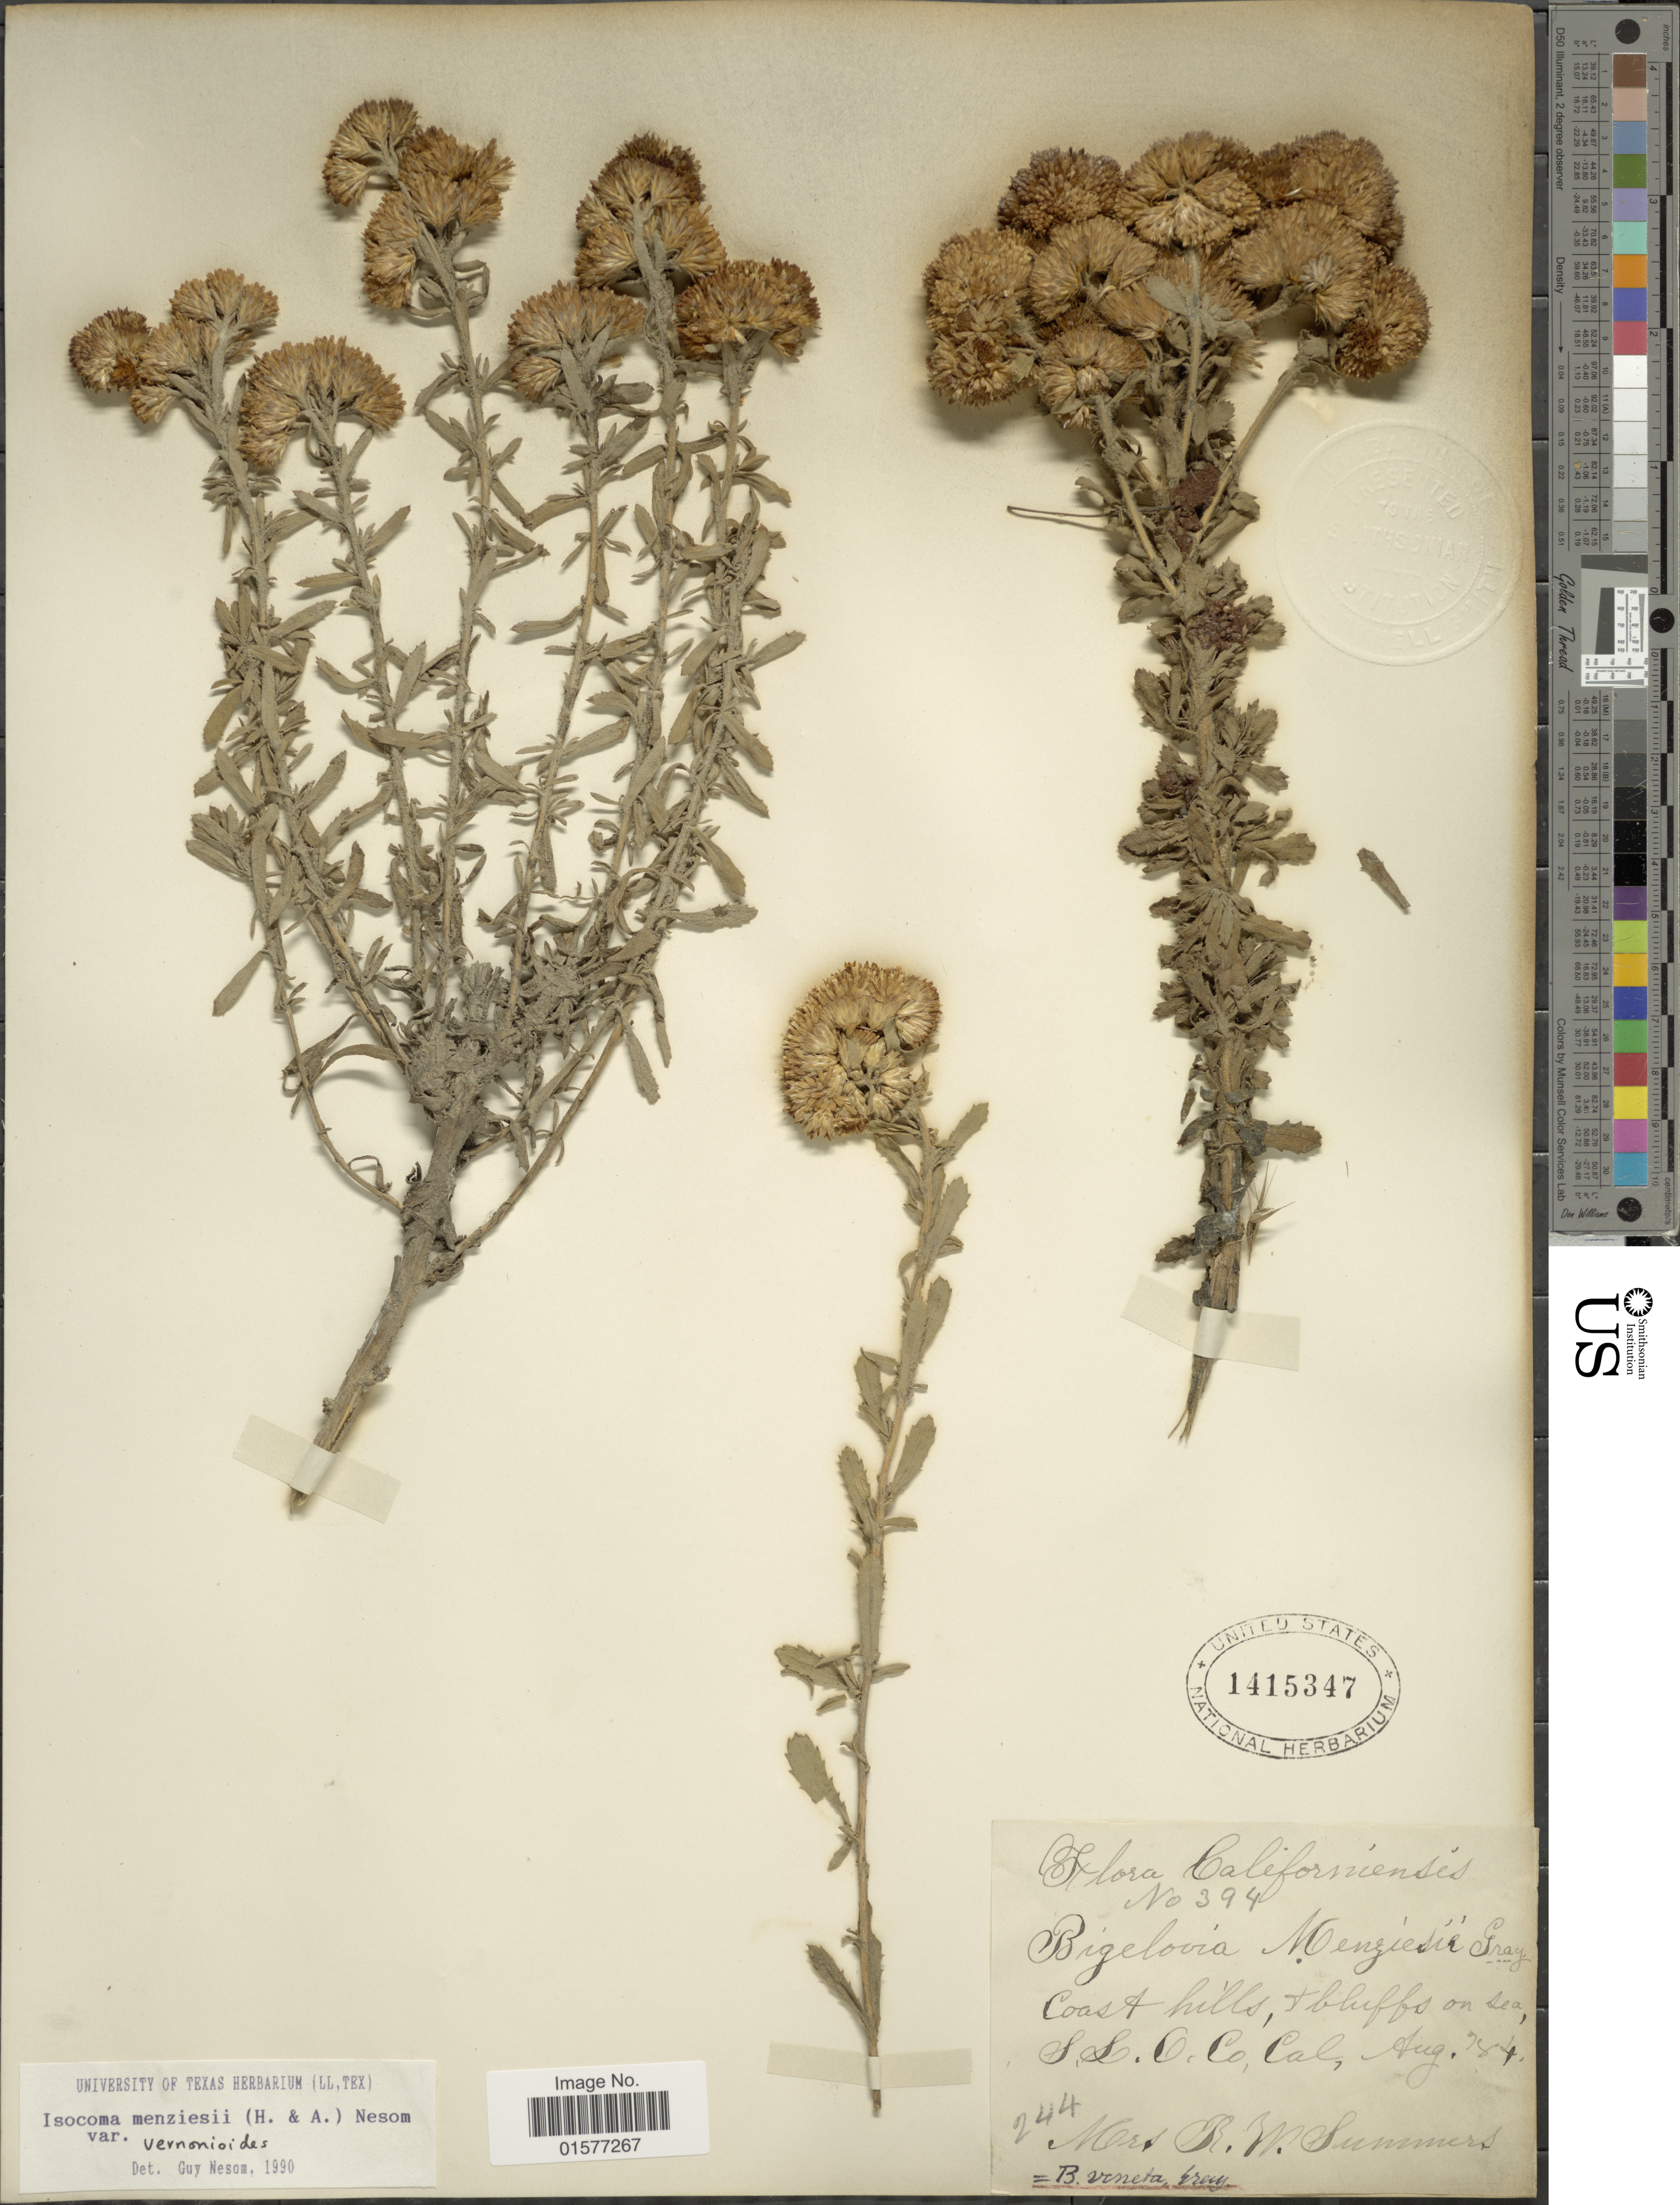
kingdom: Plantae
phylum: Tracheophyta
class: Magnoliopsida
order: Asterales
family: Asteraceae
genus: Isocoma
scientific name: Isocoma menziesii var. vernonioides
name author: (Nutt.) G.L. Nesom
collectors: R. Summers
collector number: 244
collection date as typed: Transcribed d/m/y: /8/84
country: United States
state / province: California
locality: Coast hills & bluffs on sea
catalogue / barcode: US 1415347